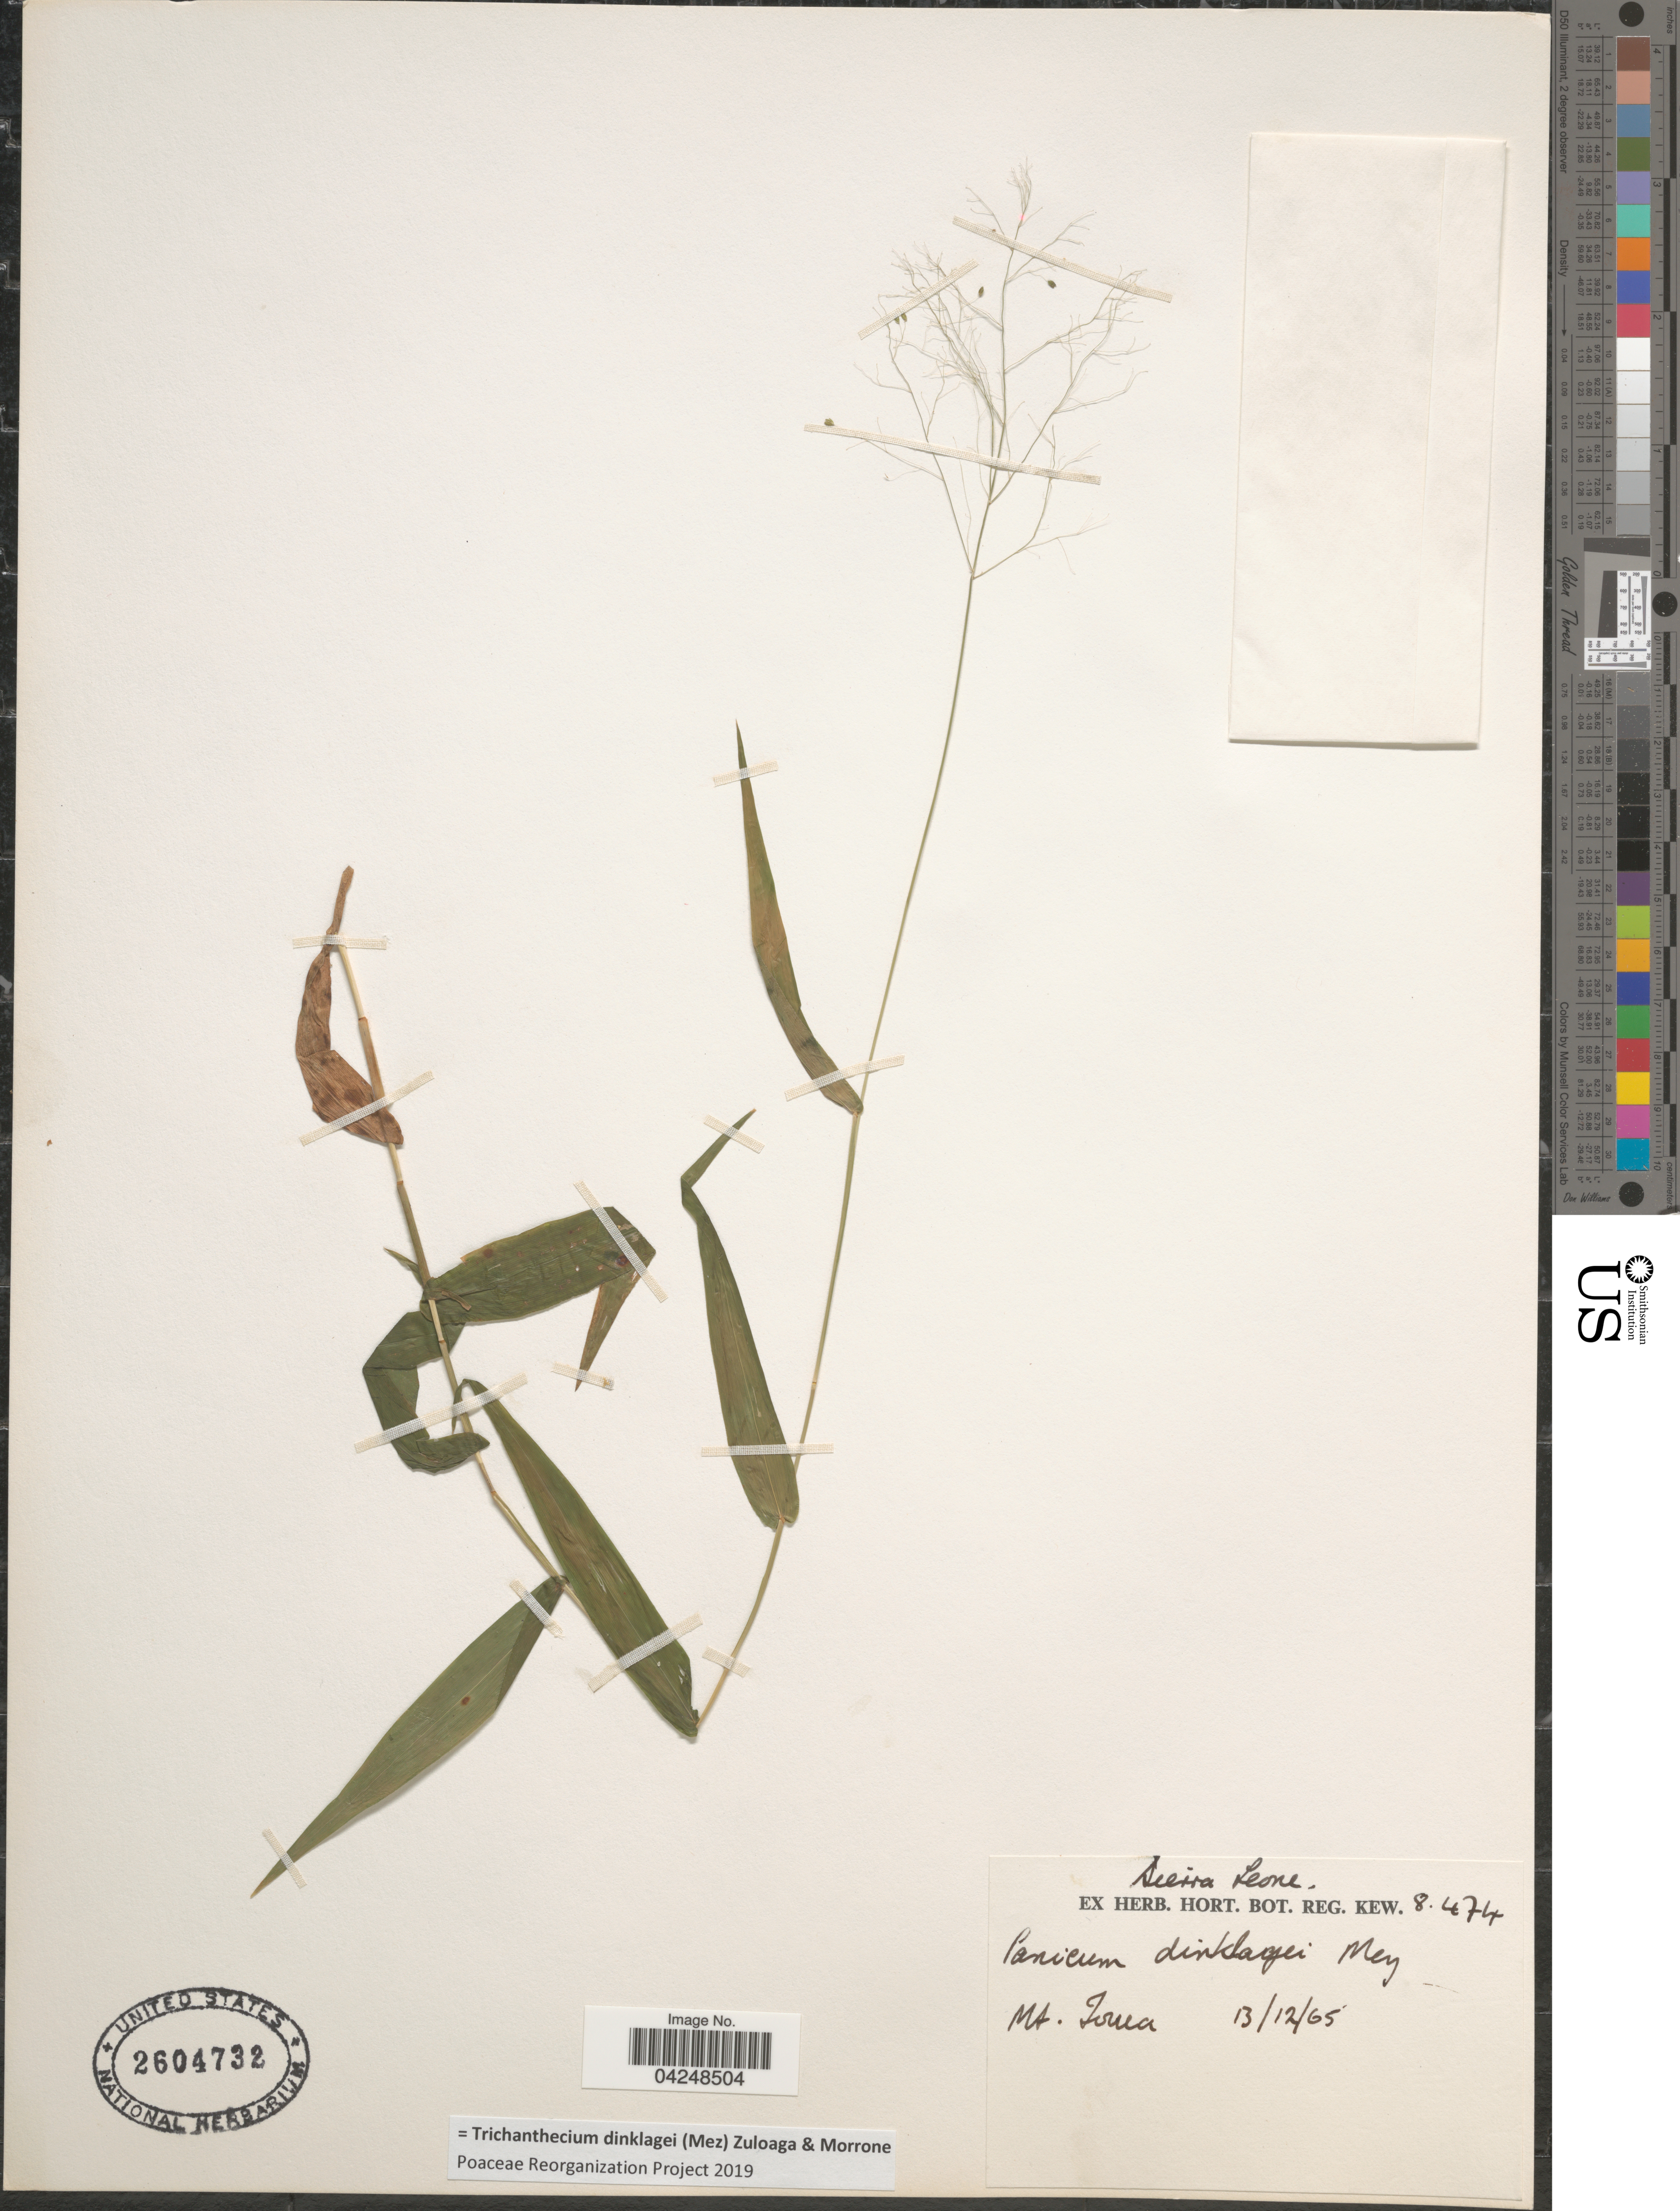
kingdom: Plantae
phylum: Tracheophyta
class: Liliopsida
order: Poales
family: Poaceae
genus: Trichanthecium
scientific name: Trichanthecium dinklagei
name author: (Mez) Zuloaga & Morrone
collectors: ex herb. Hort. Reg. Kew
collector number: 8474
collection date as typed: Transcribed d/m/y: 13/12/65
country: Sierra Leone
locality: Mt. Loma.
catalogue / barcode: US 2604732